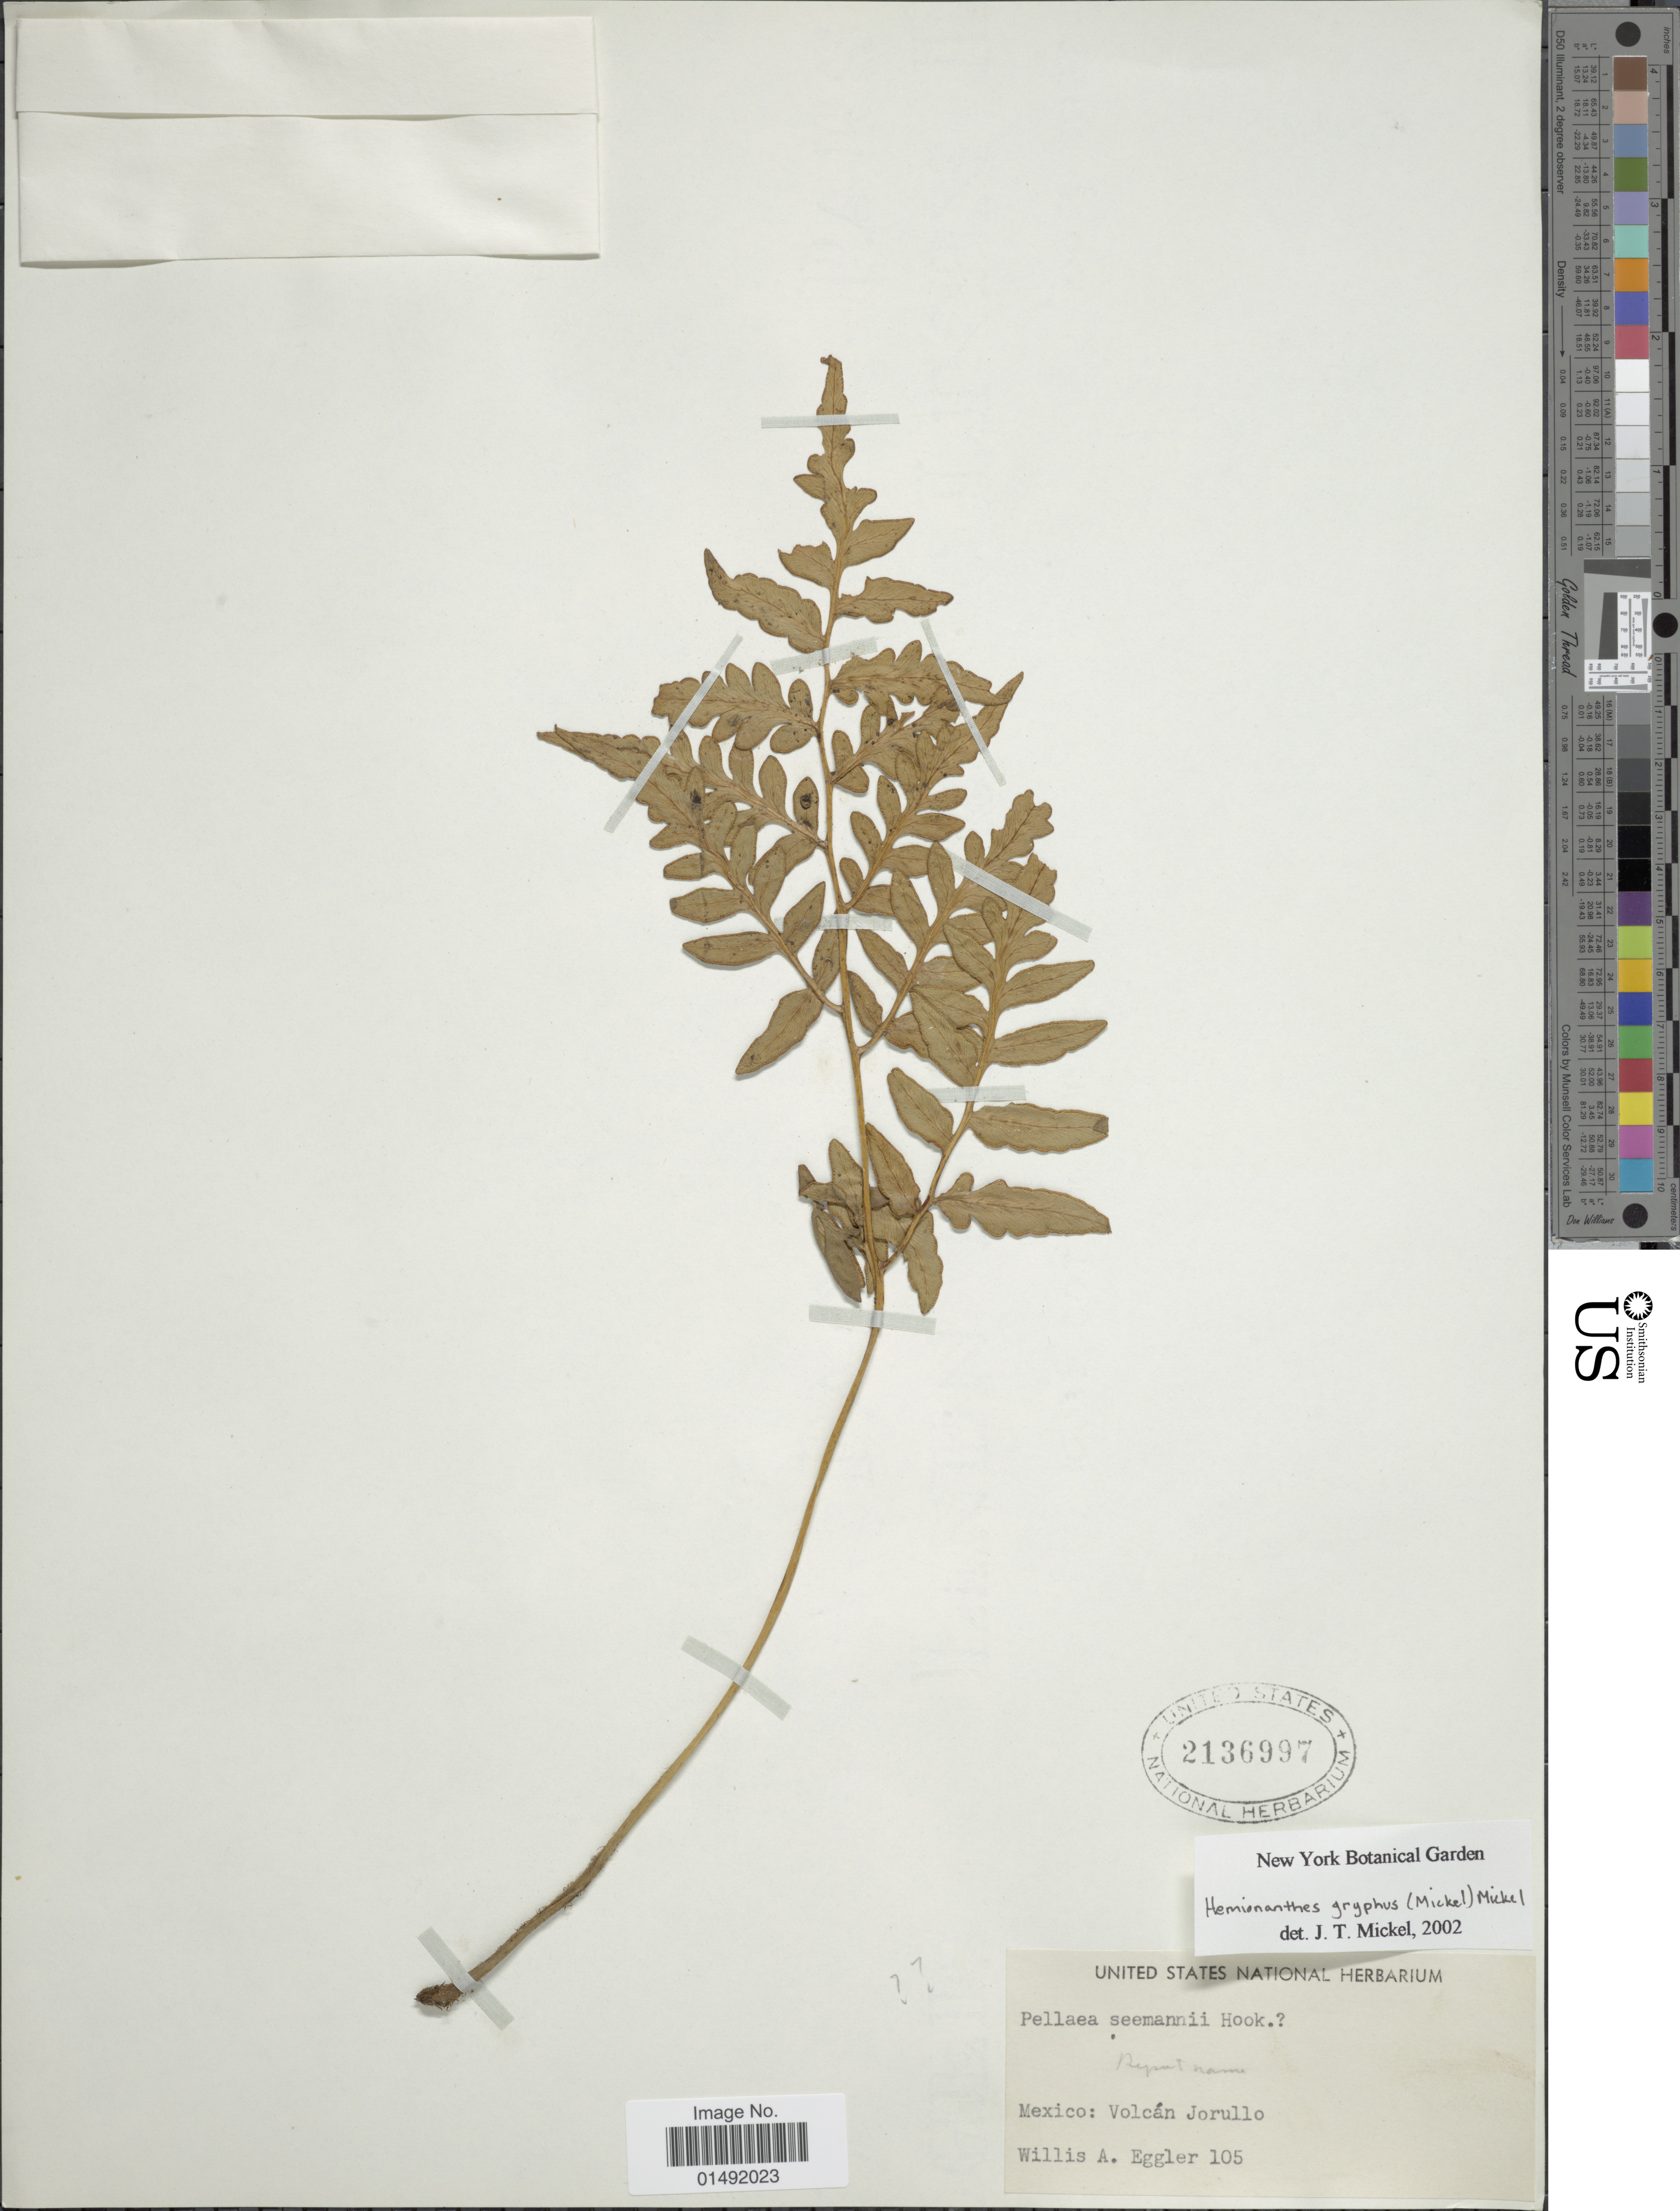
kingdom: Plantae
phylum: Tracheophyta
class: Polypodiopsida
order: Polypodiales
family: Pteridaceae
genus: Pellaea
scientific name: Pellaea seemannii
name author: Hook.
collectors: W. A. Eggler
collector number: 105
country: Mexico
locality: Volcán Jorullo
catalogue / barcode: US 2136997